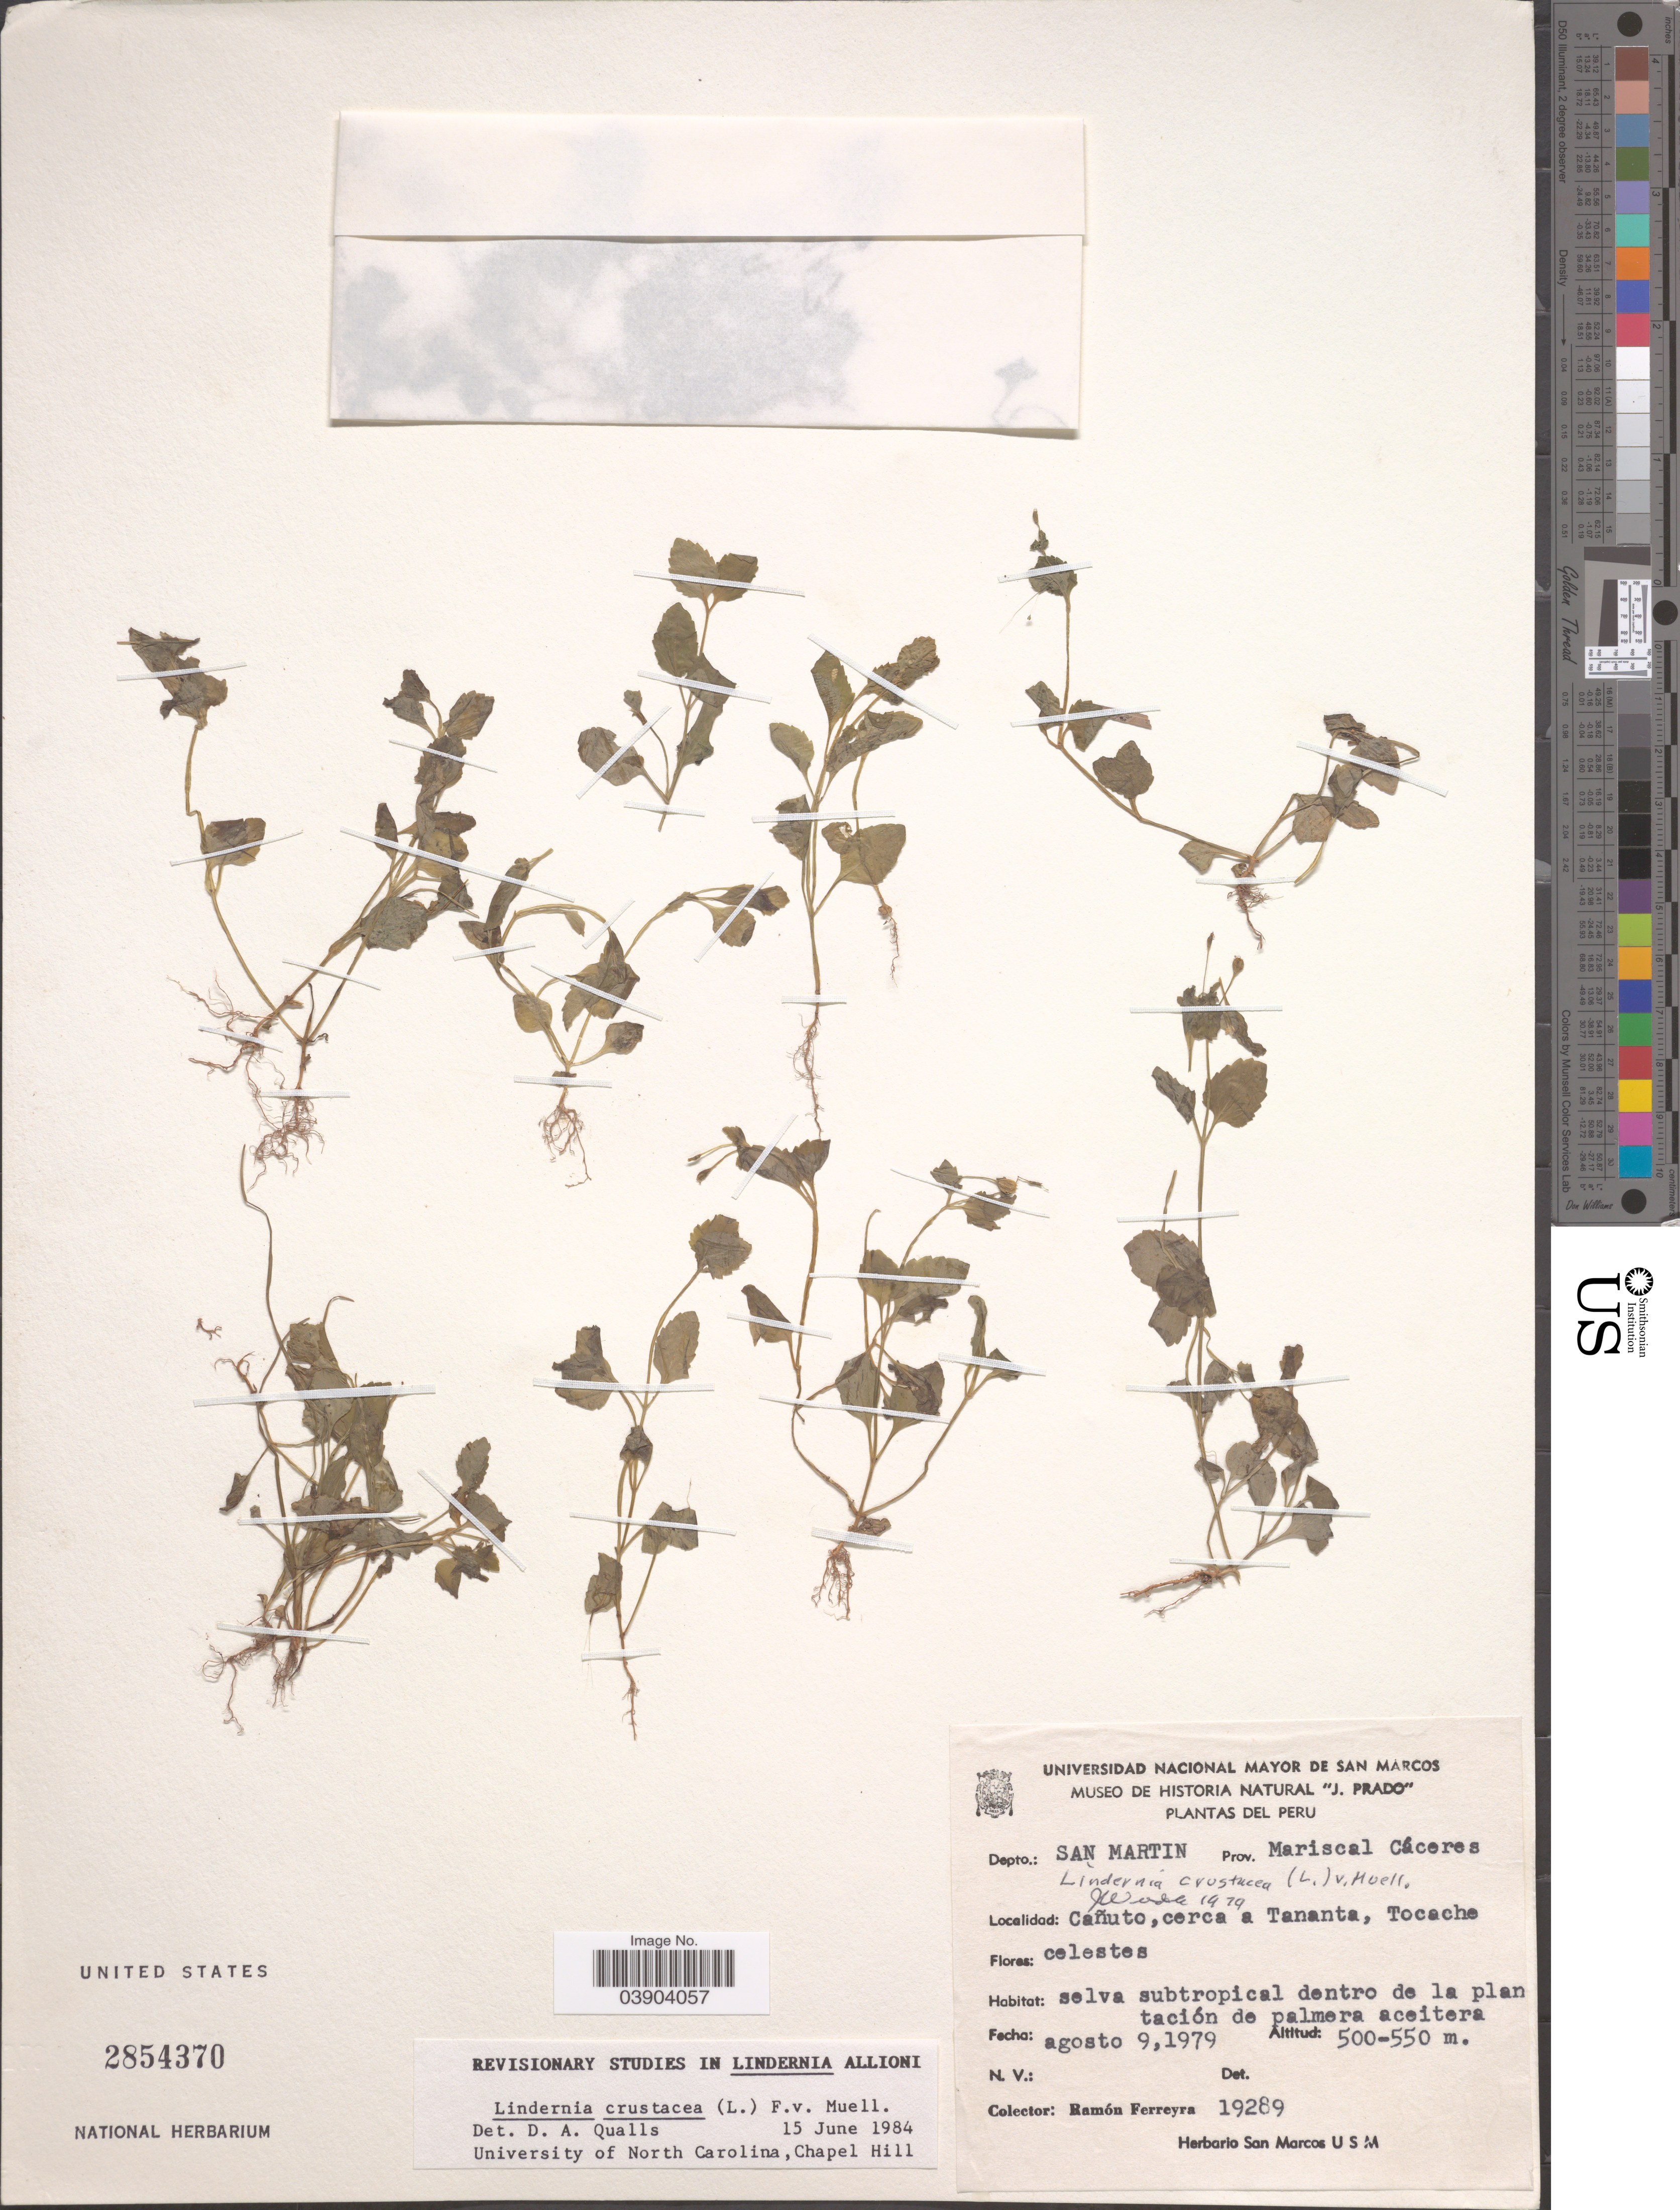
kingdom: Plantae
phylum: Tracheophyta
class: Magnoliopsida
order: Lamiales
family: Linderniaceae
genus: Lindernia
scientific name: Lindernia crustacea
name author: (L.) F. Muell.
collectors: R. A. Ferreyra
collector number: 19289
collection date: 1979-08-09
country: Peru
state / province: San Martín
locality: Depto.: San Martin. Prov. Mariscal Cáceres. Cañuto, cerca a Tananta, Tocache.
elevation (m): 500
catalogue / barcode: US 2854370